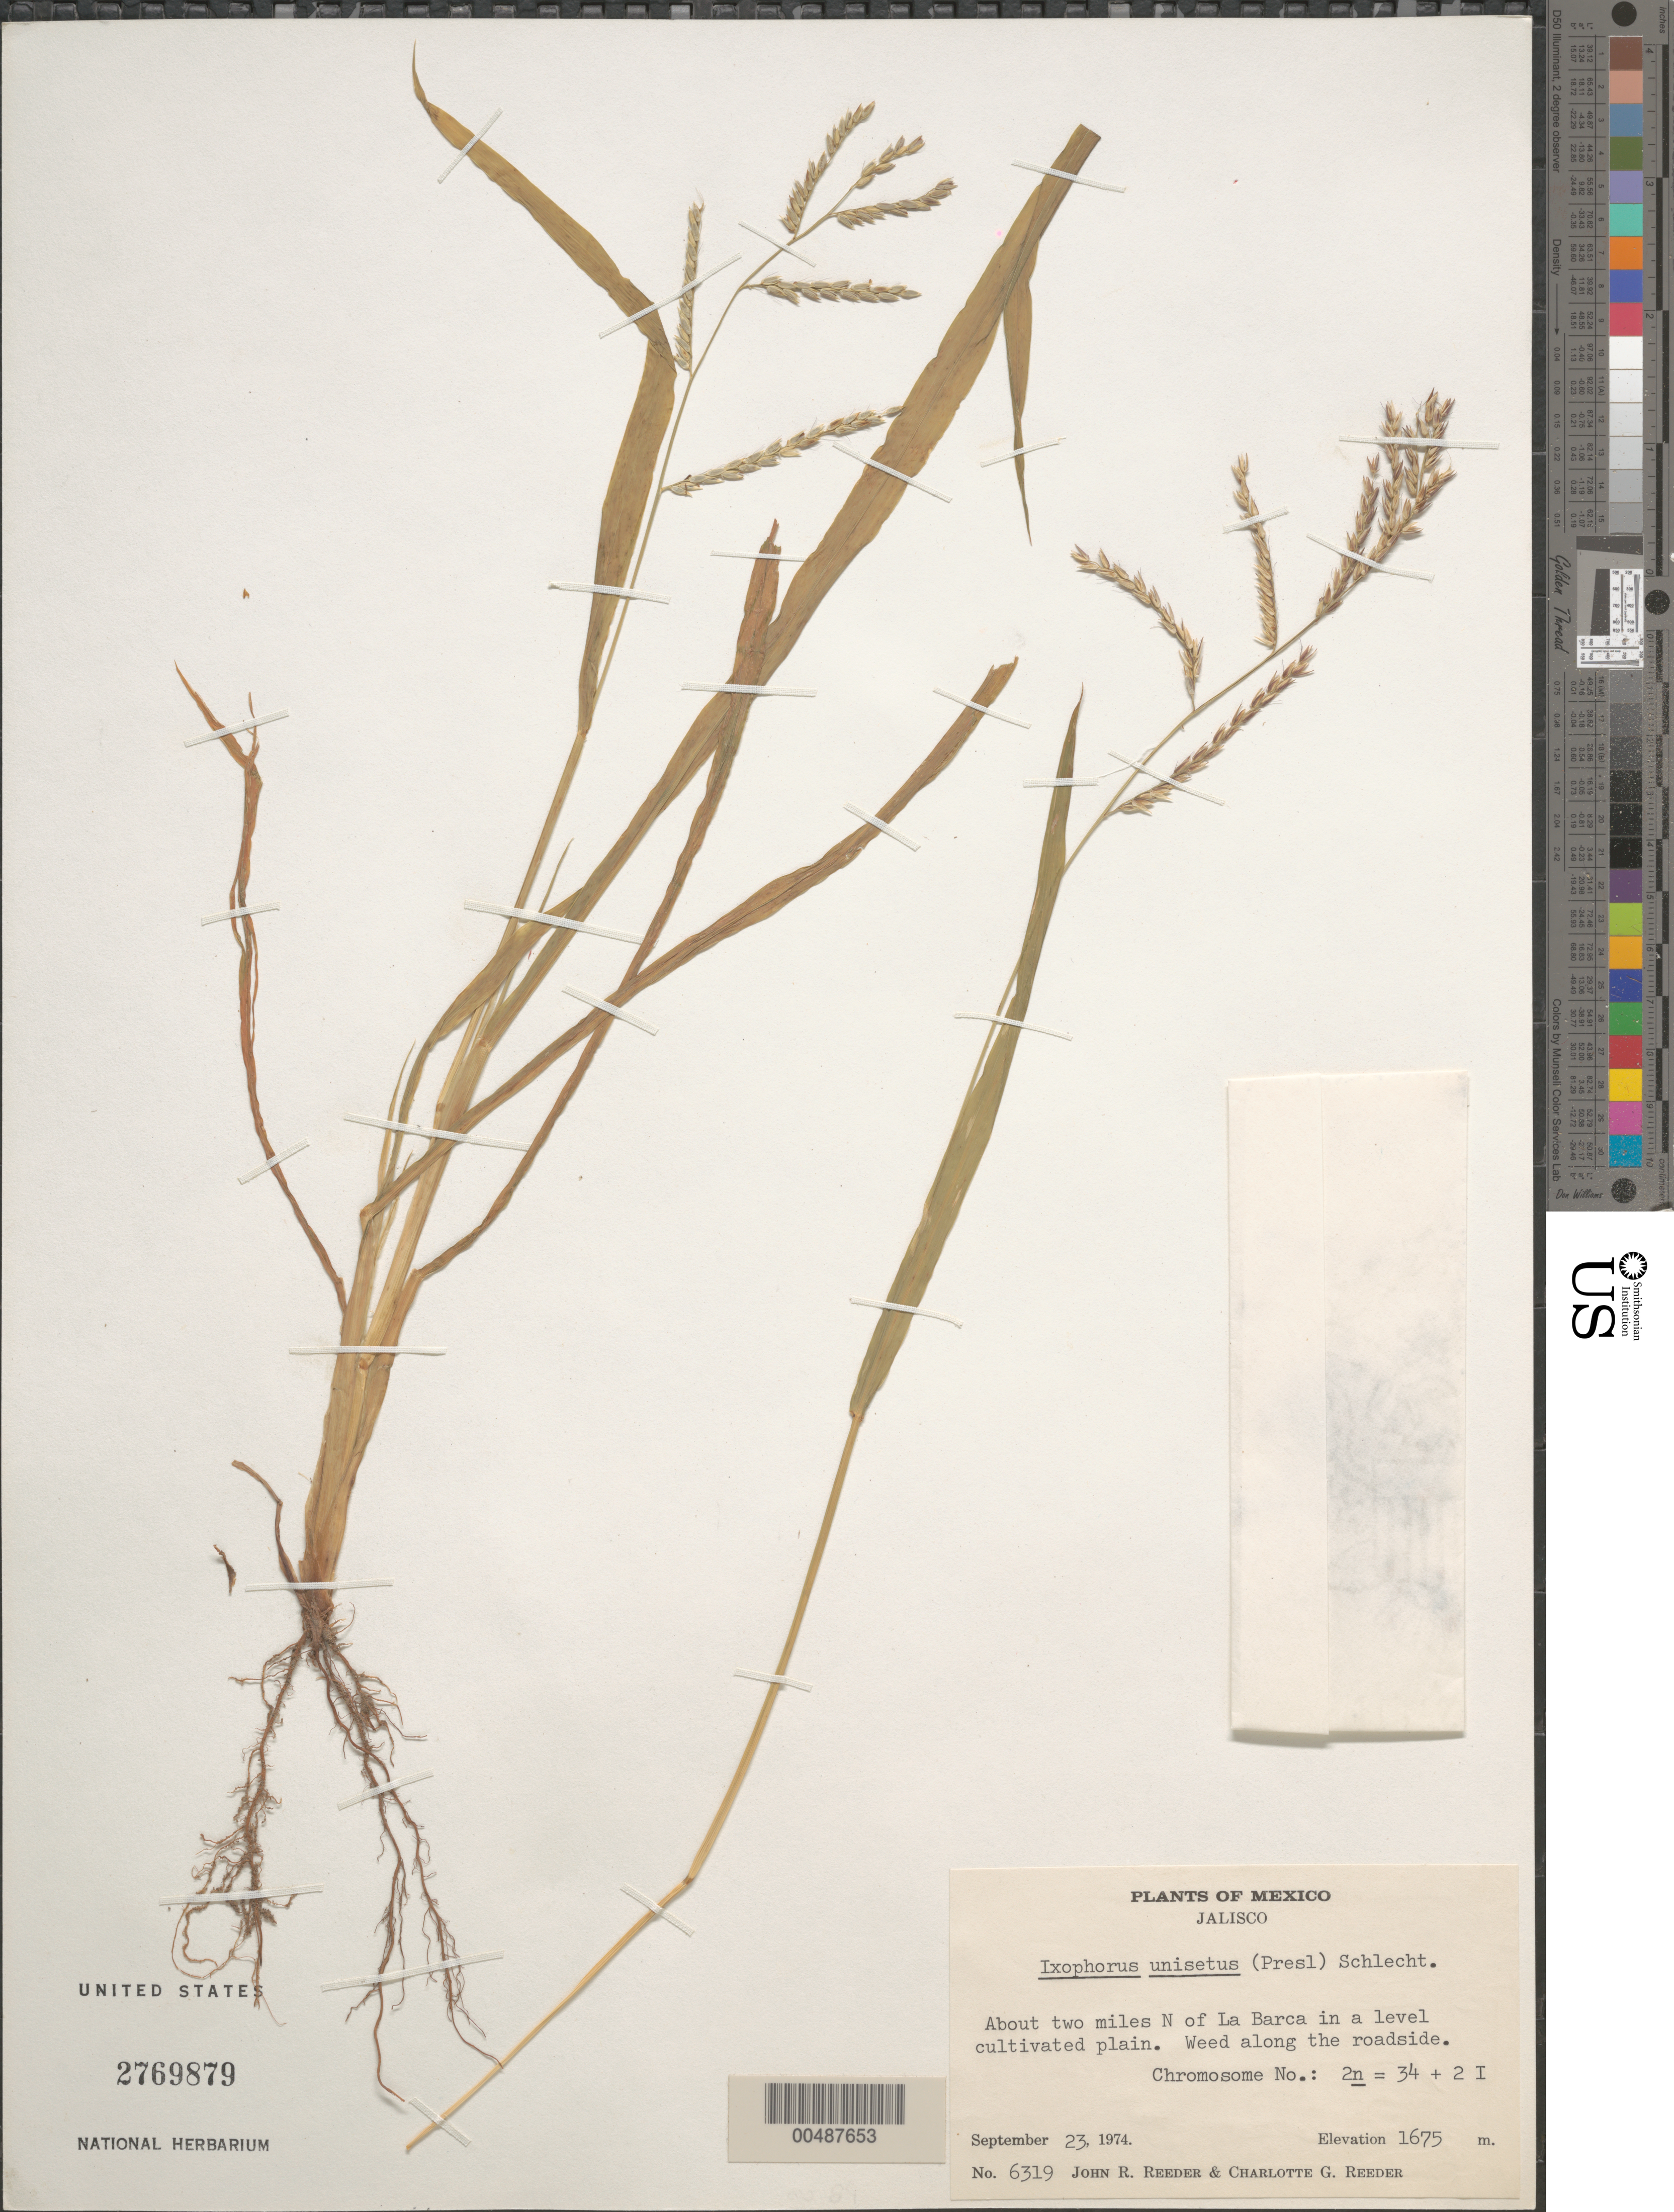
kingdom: Plantae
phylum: Tracheophyta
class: Liliopsida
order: Poales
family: Poaceae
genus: Ixophorus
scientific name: Ixophorus unisetus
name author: (J. Presl) Schltdl.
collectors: J. R. Reeder & C. G. Reeder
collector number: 6319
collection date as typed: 23 Sep 1974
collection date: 1974-09-23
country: Mexico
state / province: Jalisco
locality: About 2 mi N of La Barca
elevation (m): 1675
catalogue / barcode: US 2769879